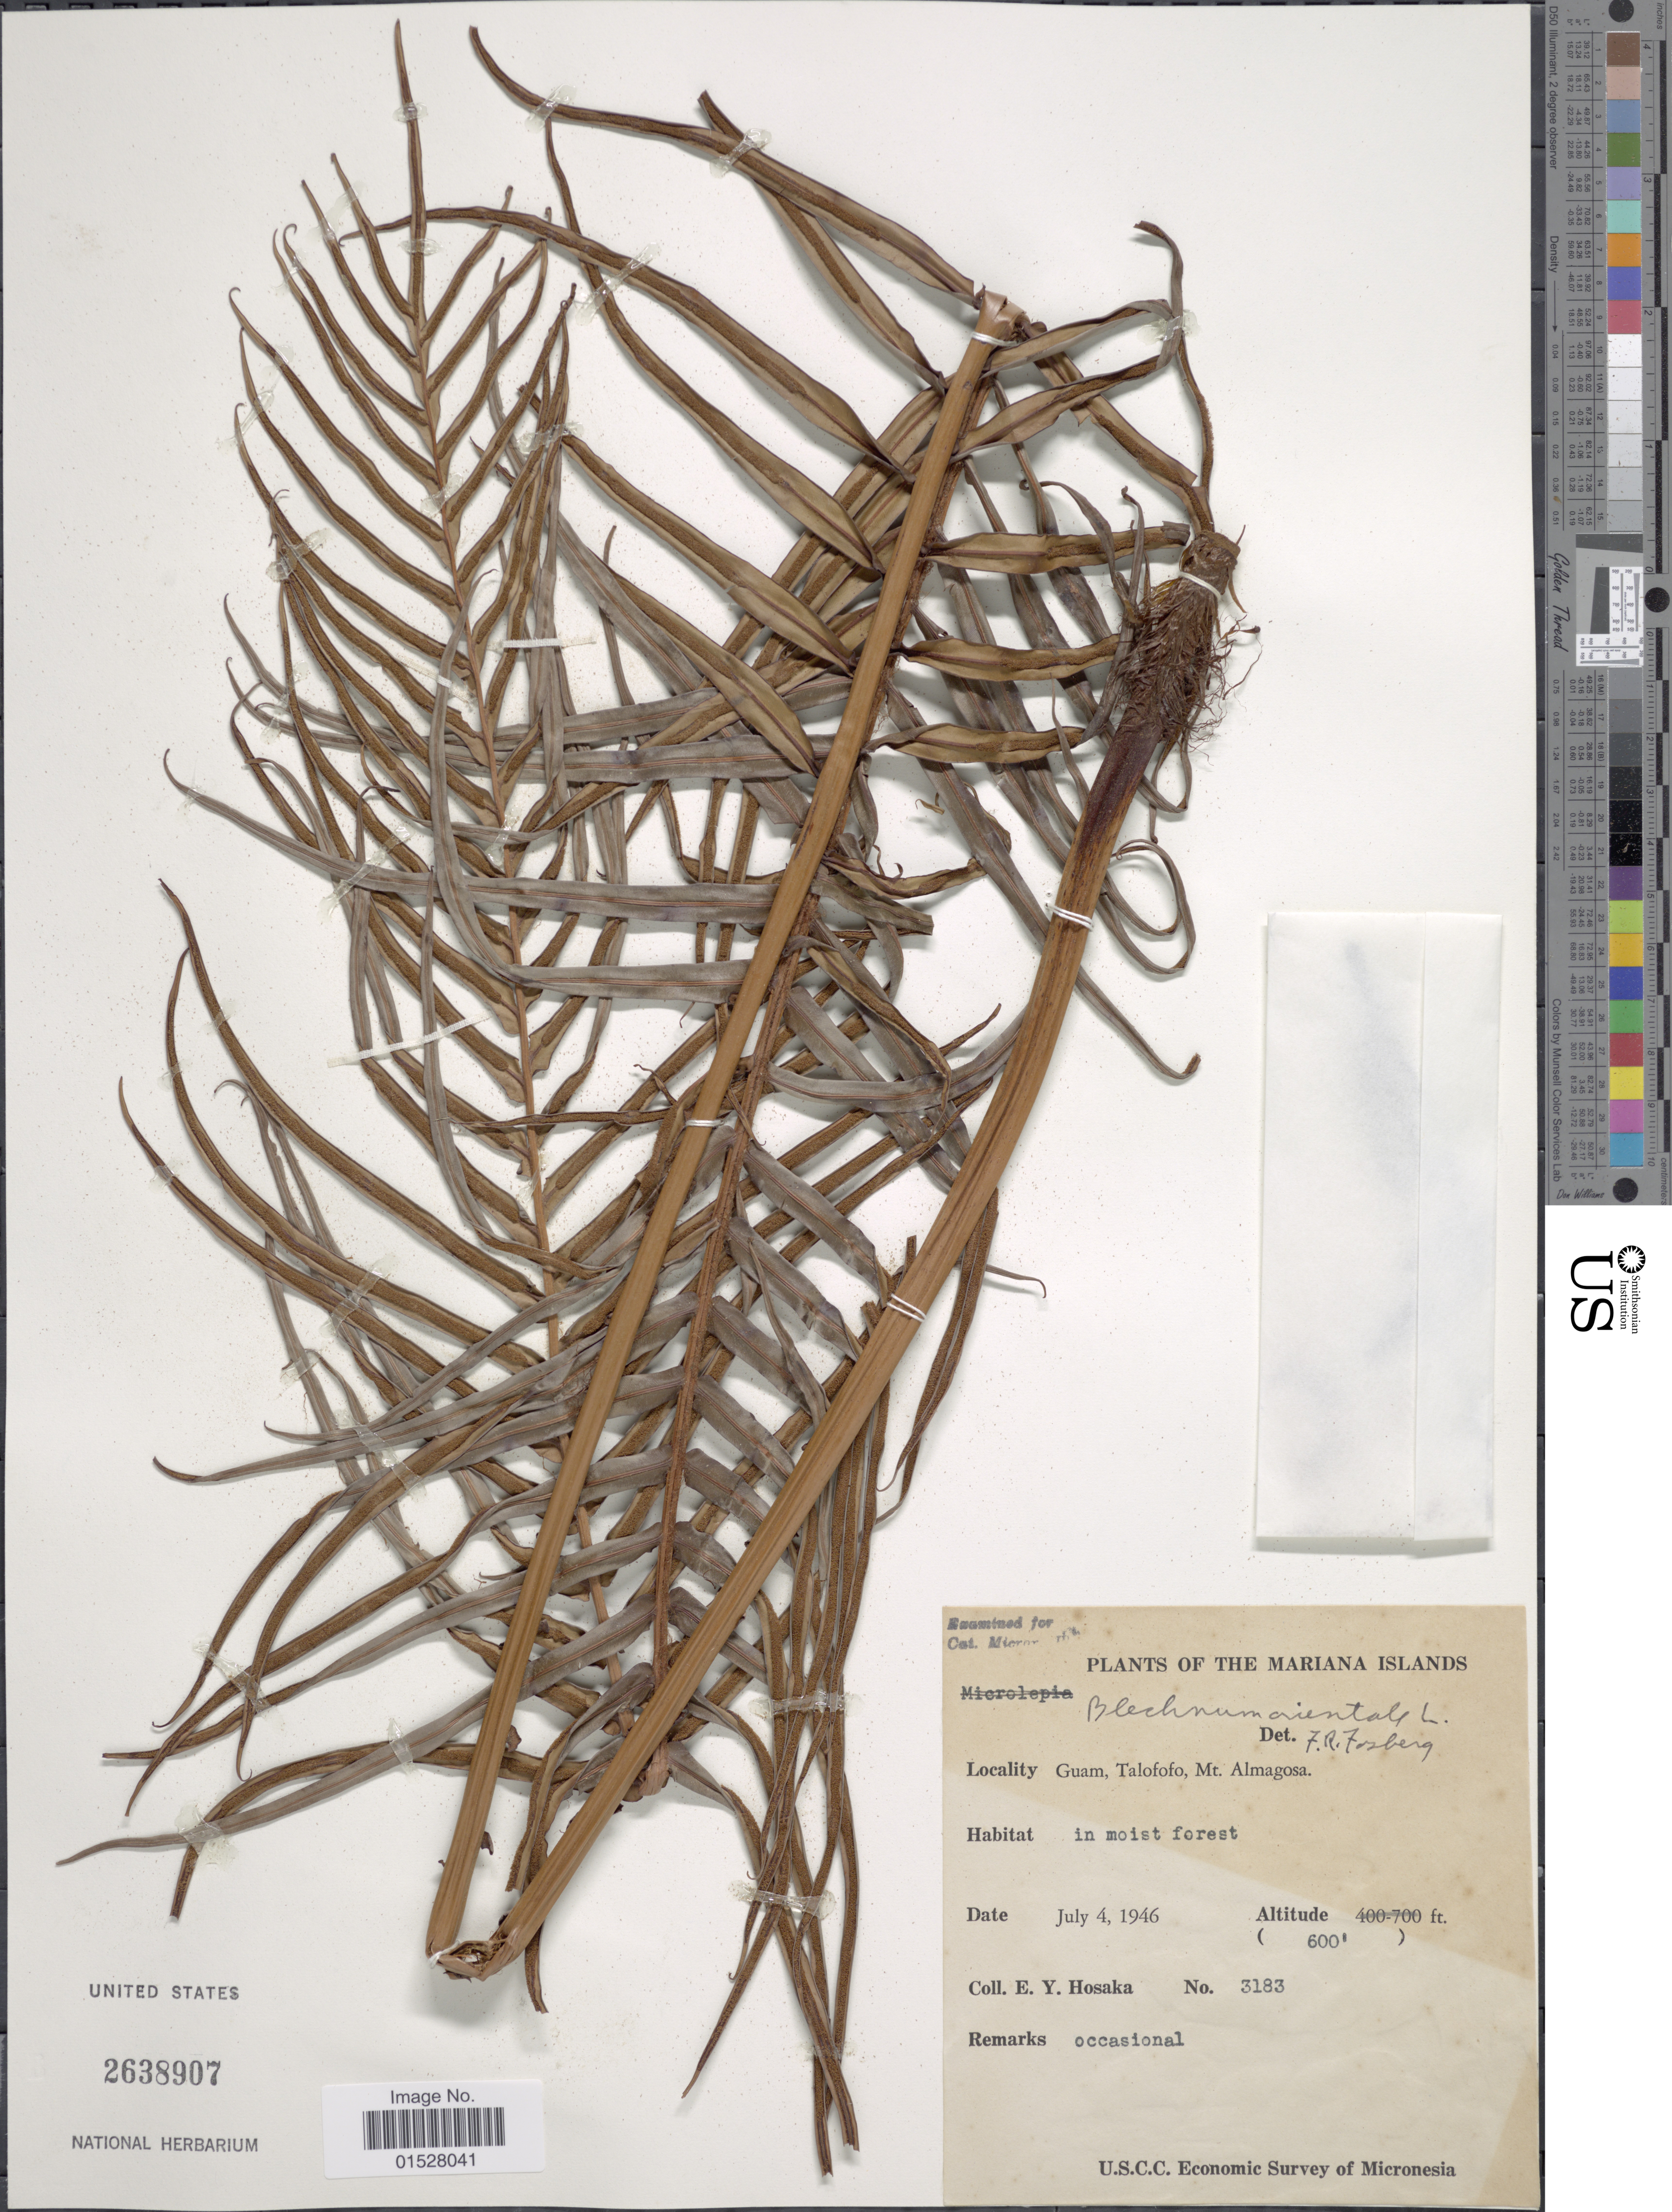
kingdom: Plantae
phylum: Tracheophyta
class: Polypodiopsida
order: Polypodiales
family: Blechnaceae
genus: Blechnum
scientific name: Blechnum orientale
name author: L.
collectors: E. Y. Hosaka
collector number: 3183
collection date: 1946-07-04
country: Northern Mariana Islands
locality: Mariana Islands, Guam, Talofofo, Mt. Almagosa.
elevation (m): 183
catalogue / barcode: US 2638907